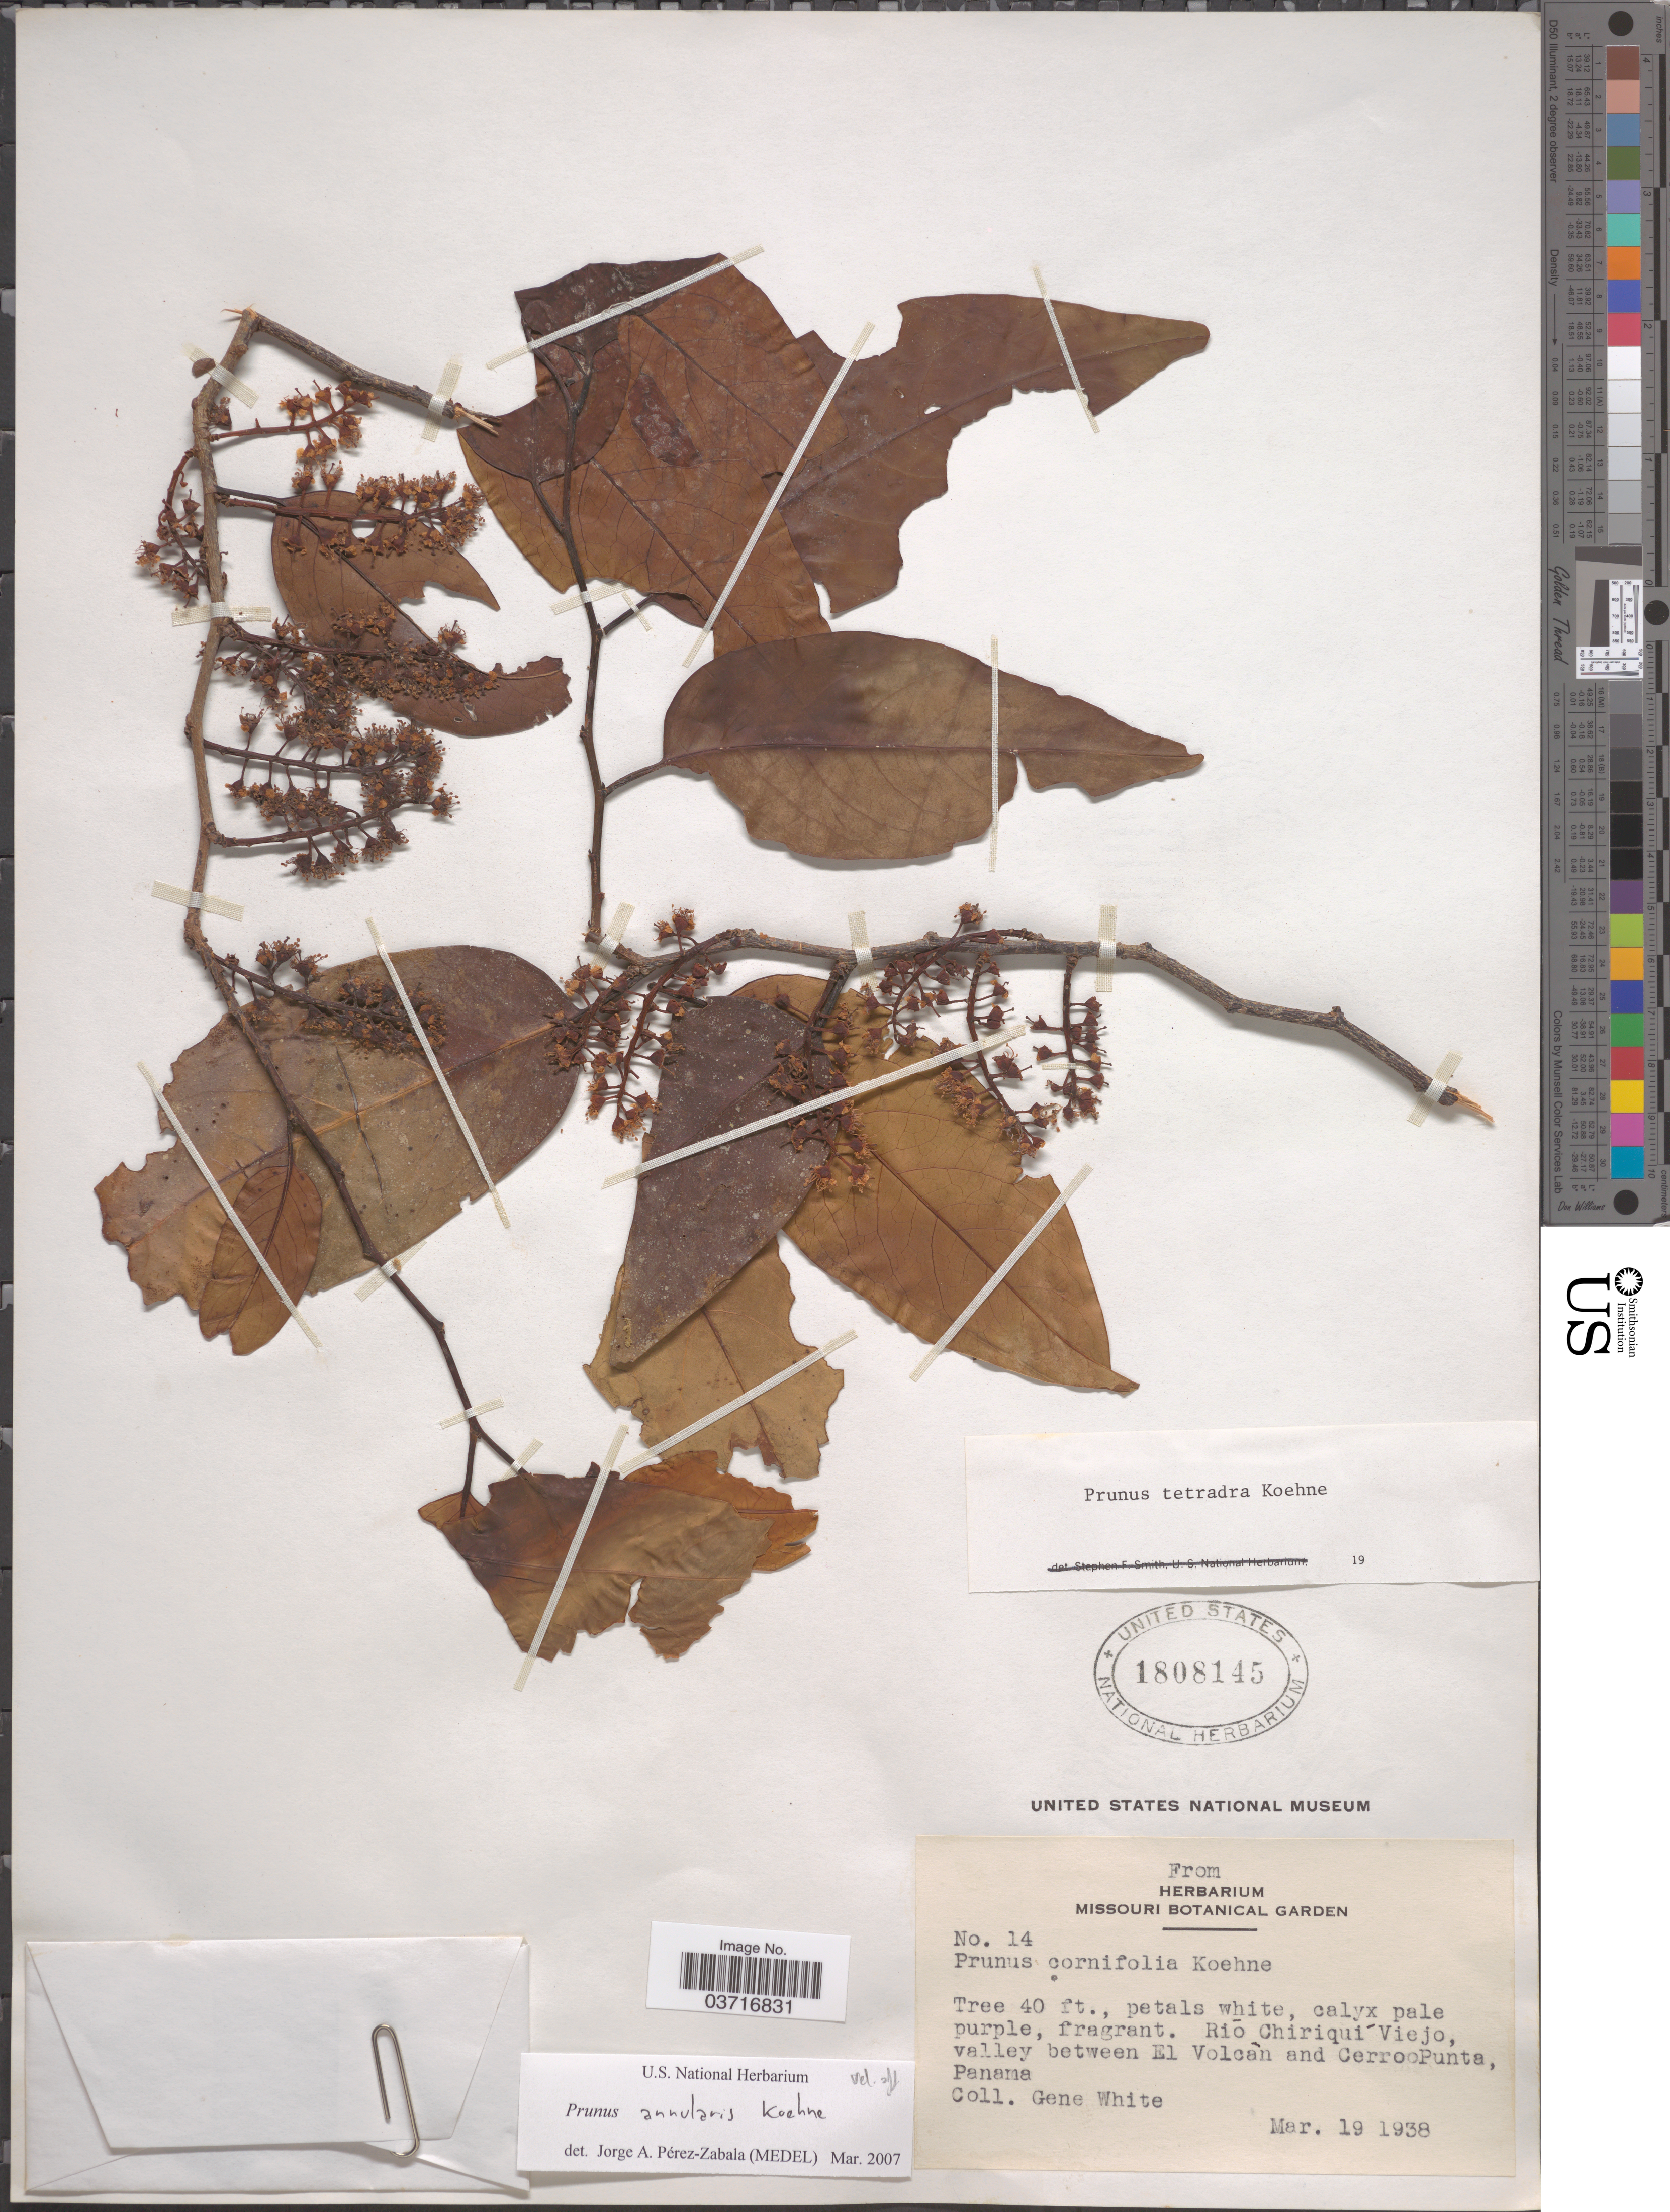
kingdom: Plantae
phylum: Tracheophyta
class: Magnoliopsida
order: Rosales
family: Rosaceae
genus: Prunus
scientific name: Prunus annularis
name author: Koehne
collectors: G. White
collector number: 14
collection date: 1938-03-19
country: Panama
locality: Rio Chiriquí Viejo, valley between El Volcán and Cerroo Punta.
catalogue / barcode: US 1808145